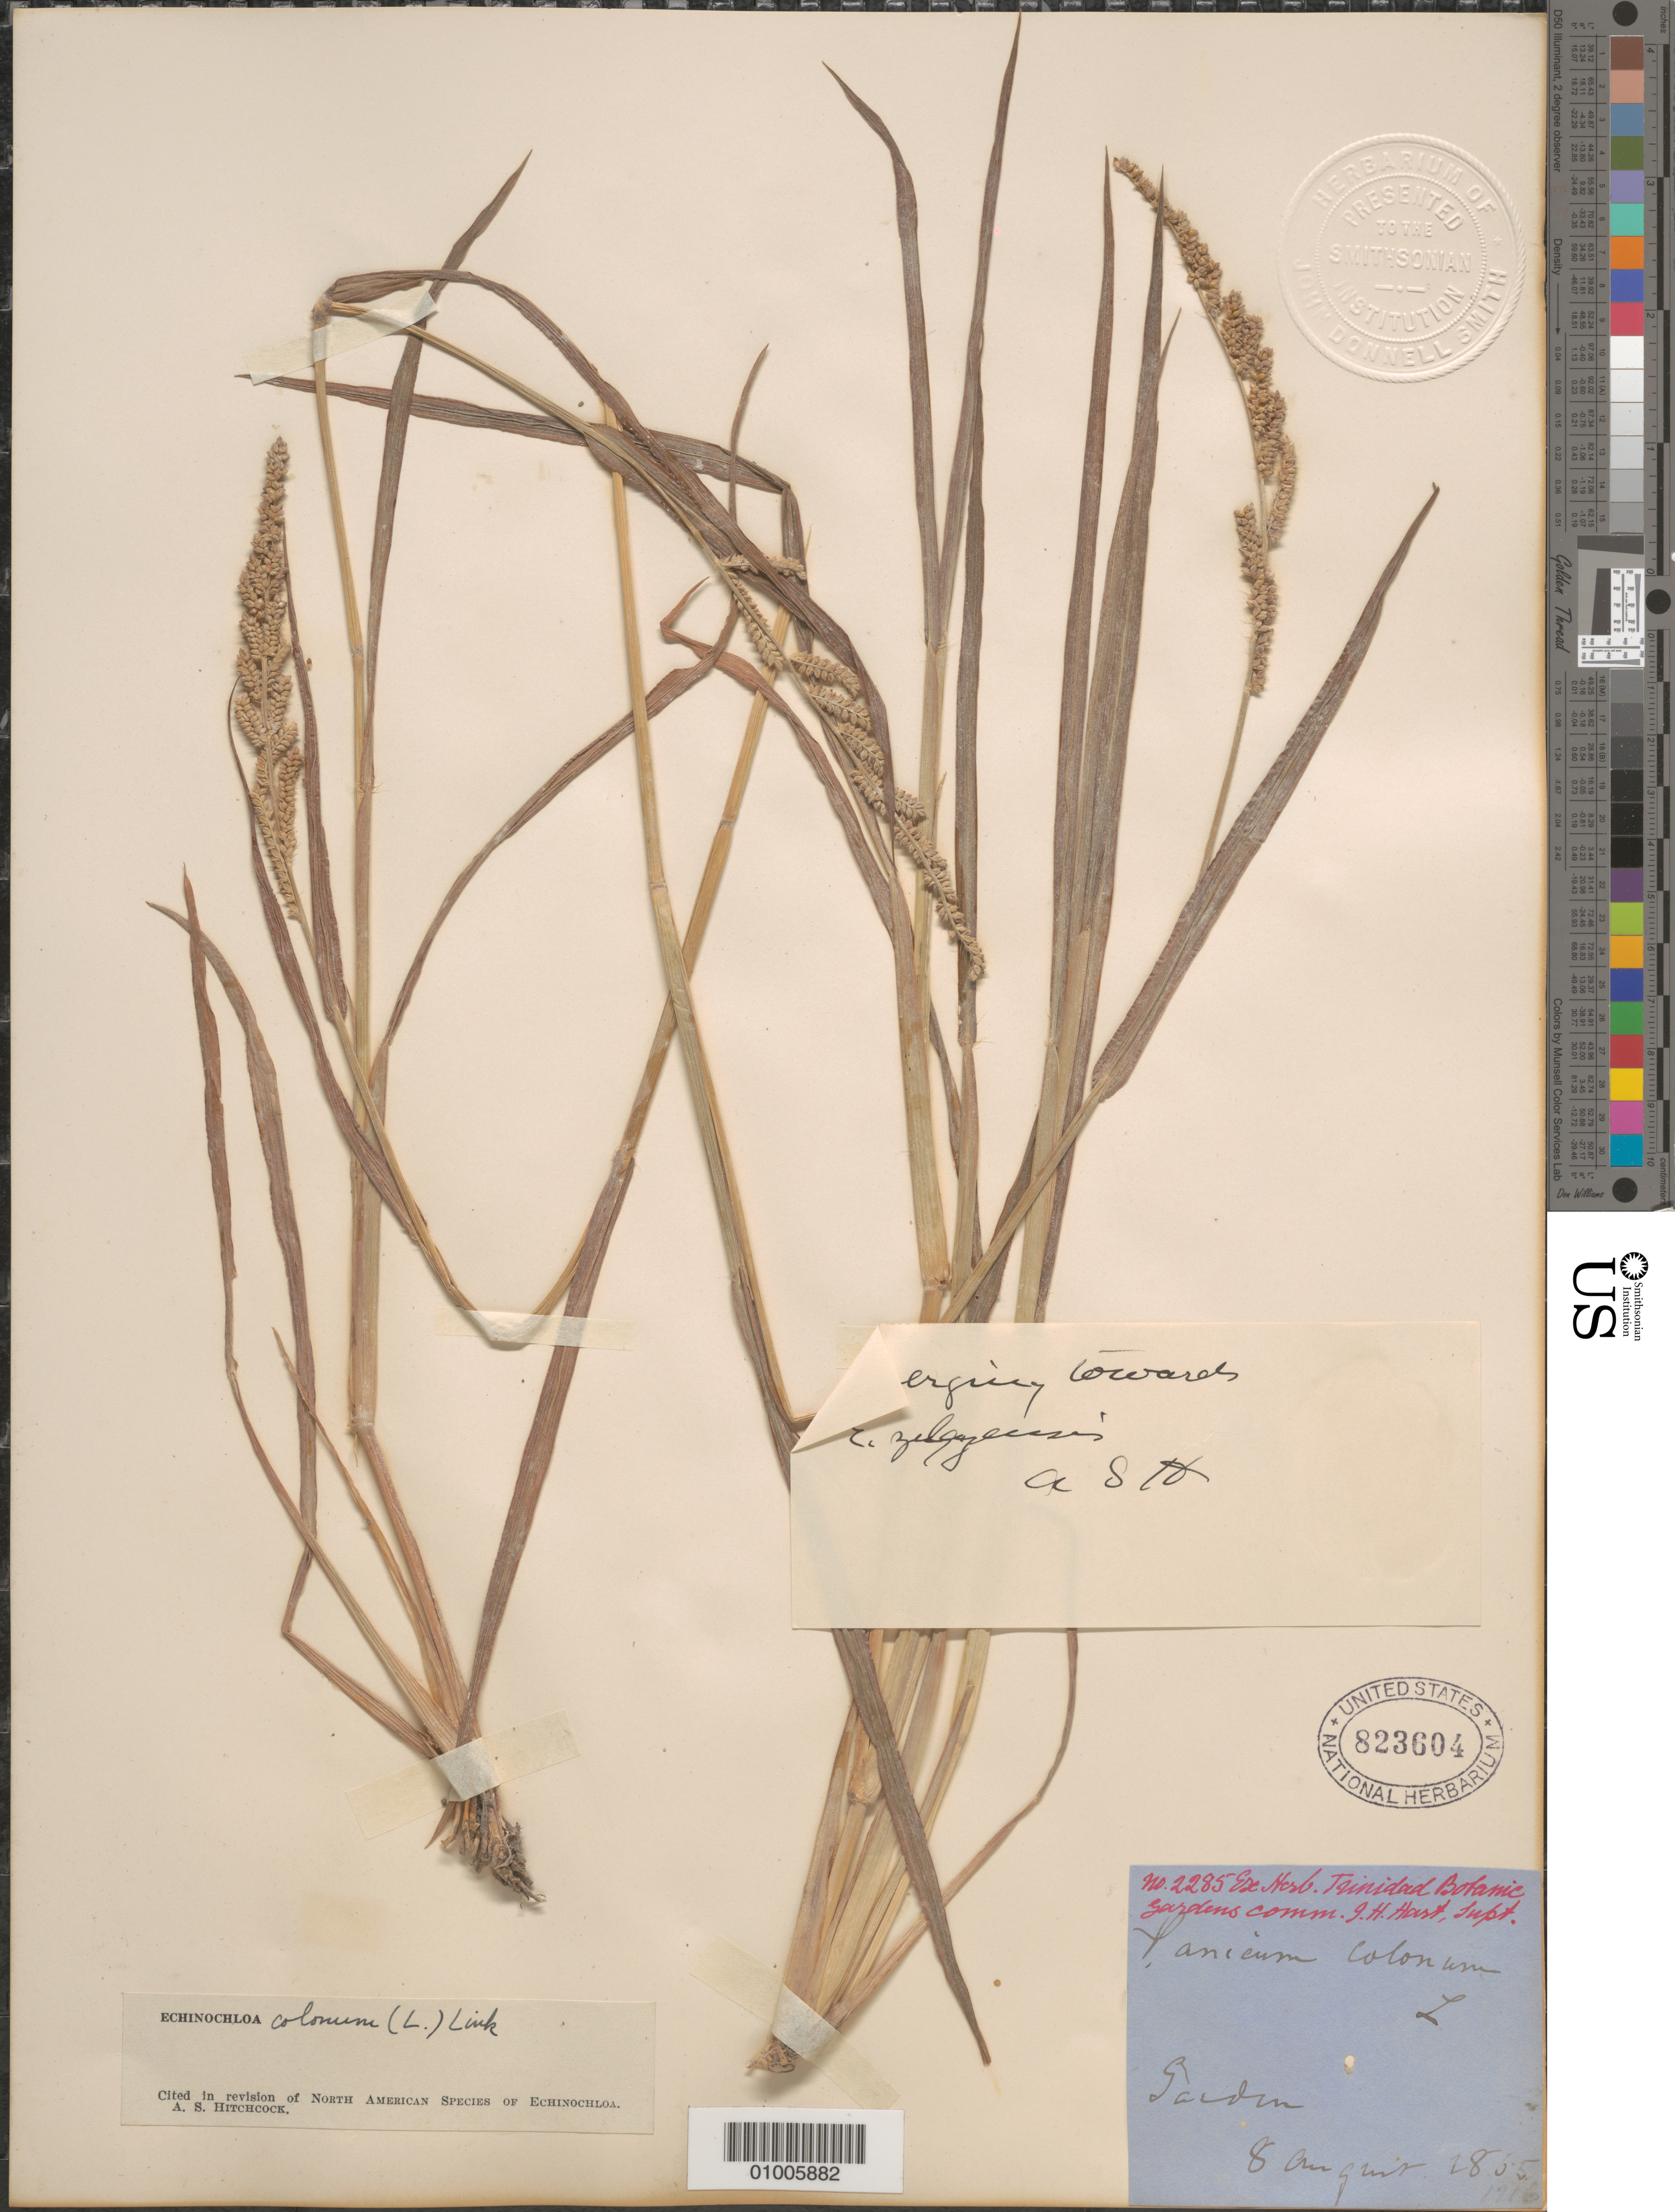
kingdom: Plantae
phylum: Tracheophyta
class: Liliopsida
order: Poales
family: Poaceae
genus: Echinochloa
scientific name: Echinochloa colona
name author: (L.) Link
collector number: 2285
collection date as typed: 08 Aug 1865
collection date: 1865-08-08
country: Trinidad and Tobago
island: Trinidad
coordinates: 0 N, 0 E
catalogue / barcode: US 823604